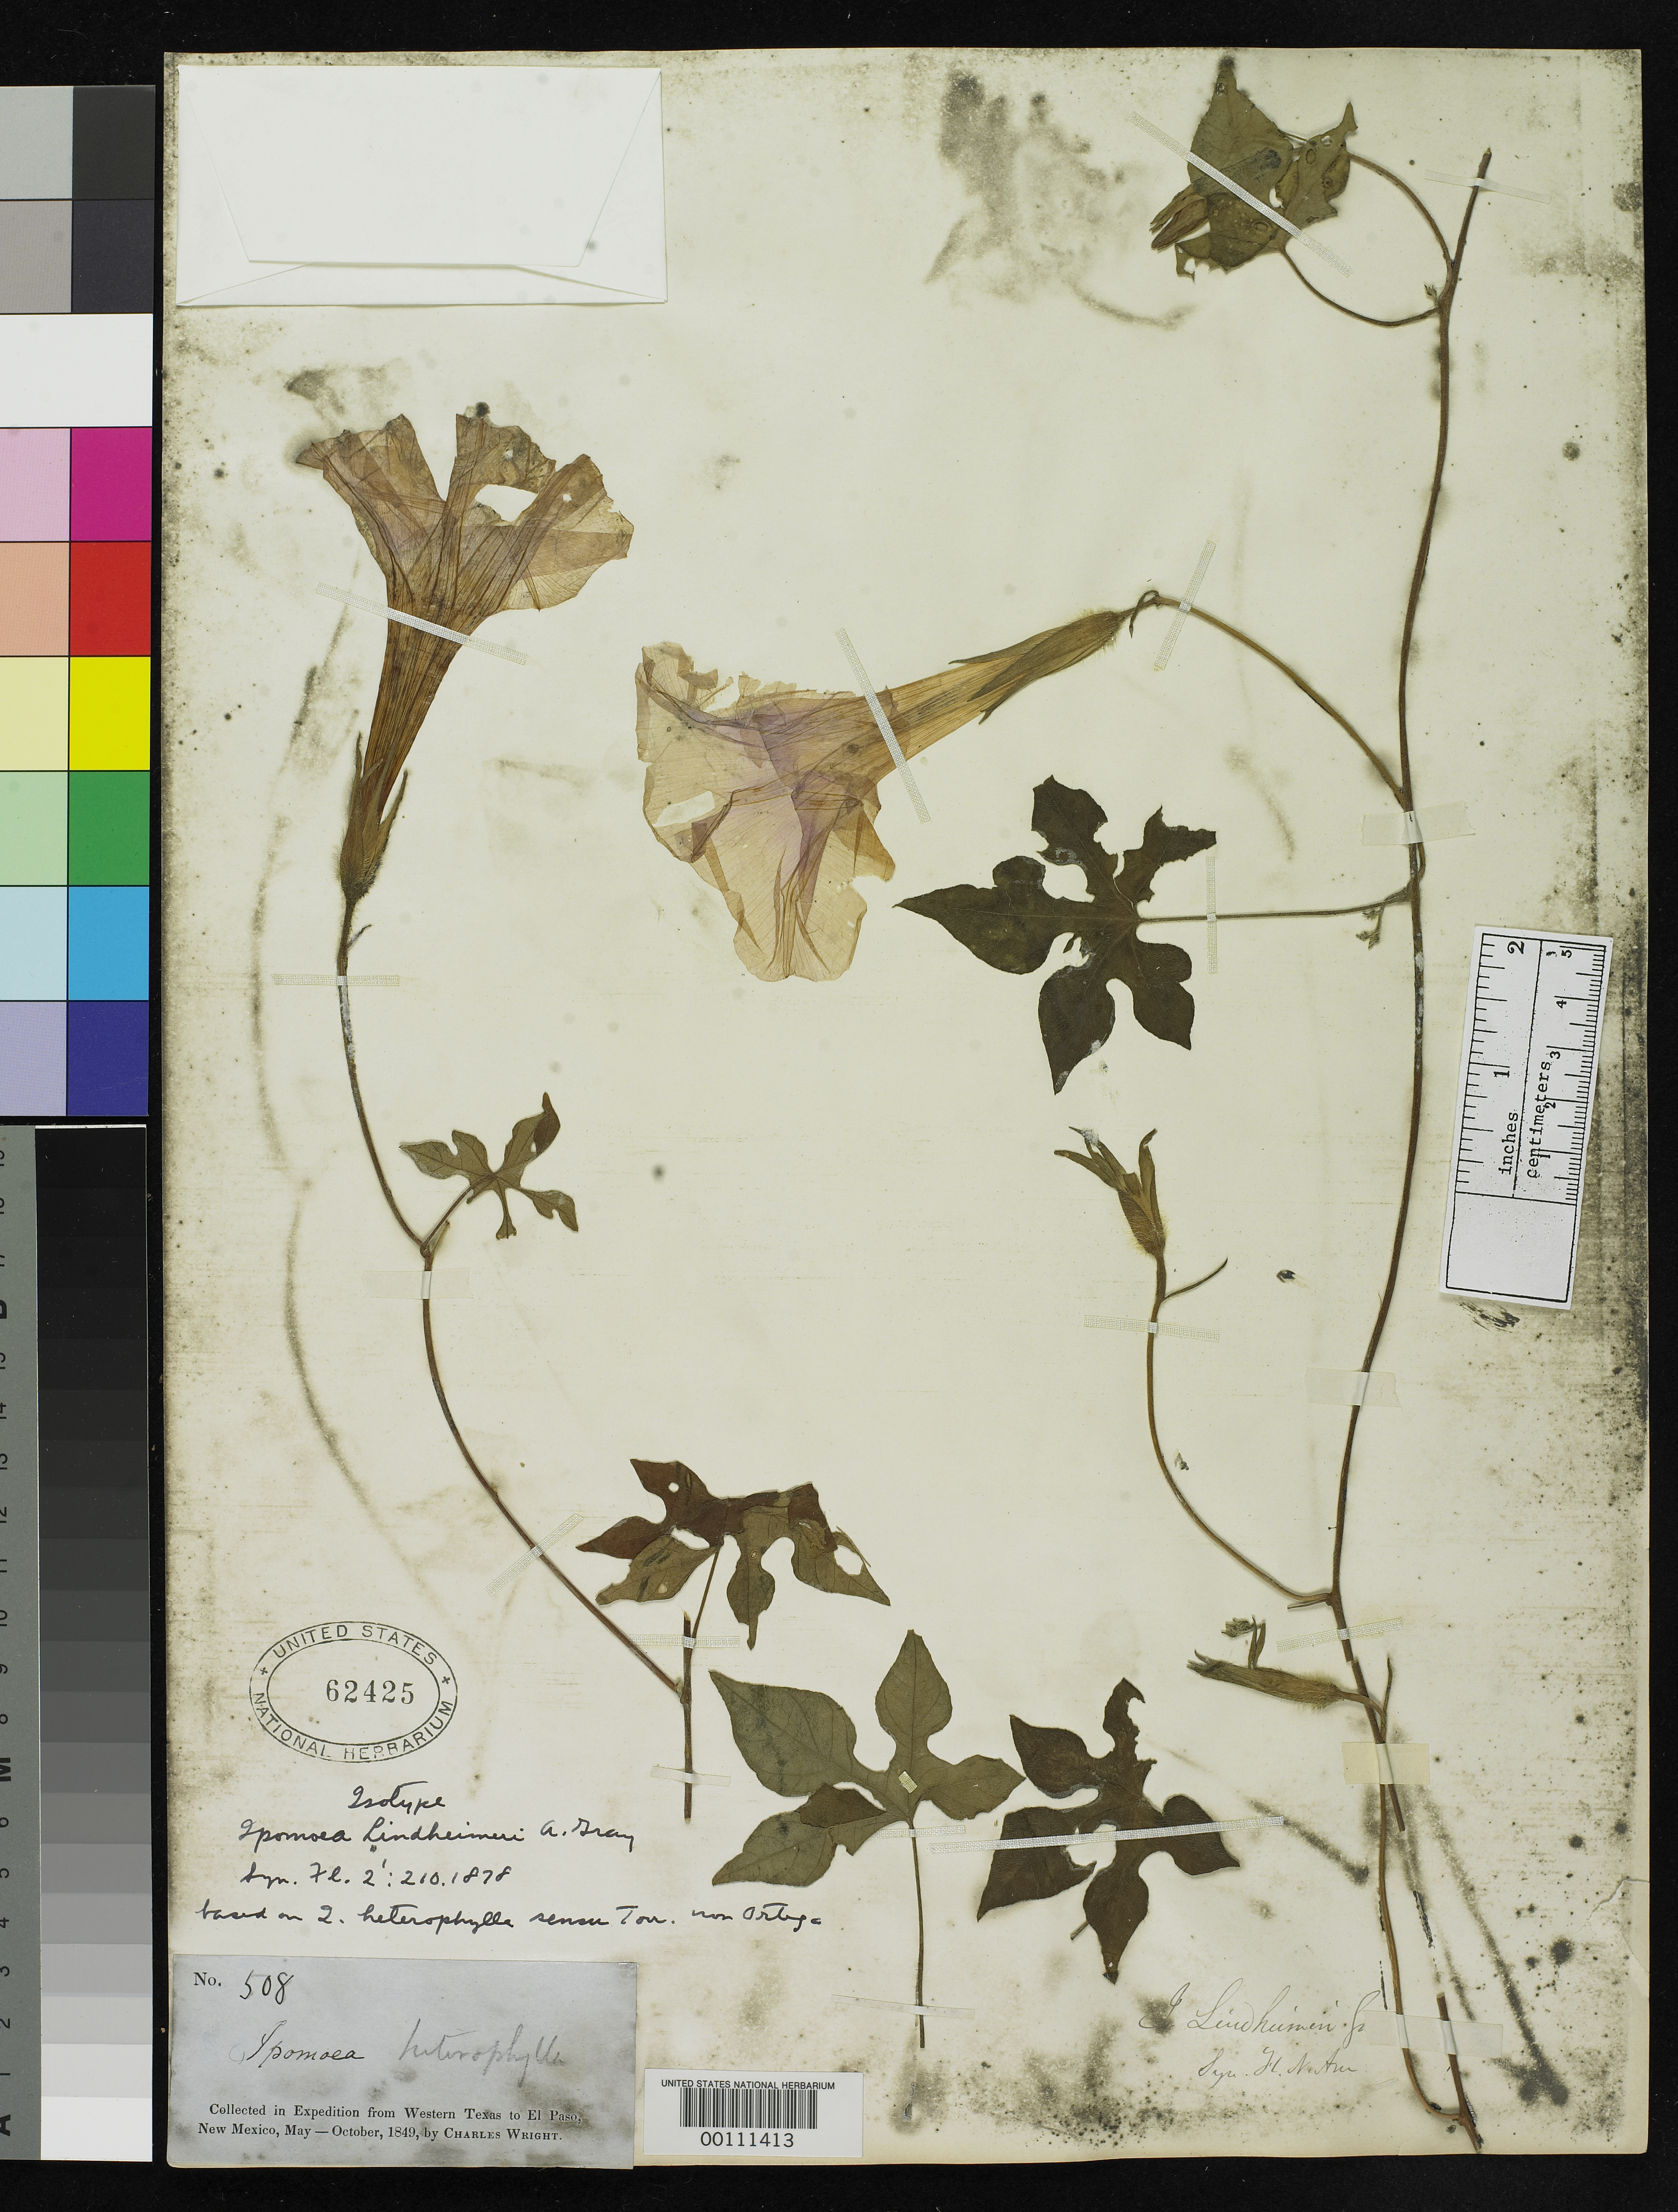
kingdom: Plantae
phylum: Tracheophyta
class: Magnoliopsida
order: Solanales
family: Convolvulaceae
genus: Ipomoea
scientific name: Ipomoea lindheimeri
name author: A. Gray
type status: Isotype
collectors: C. Wright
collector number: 508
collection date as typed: Oct 1849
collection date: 1849-10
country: United States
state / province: Texas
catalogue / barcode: US 62425